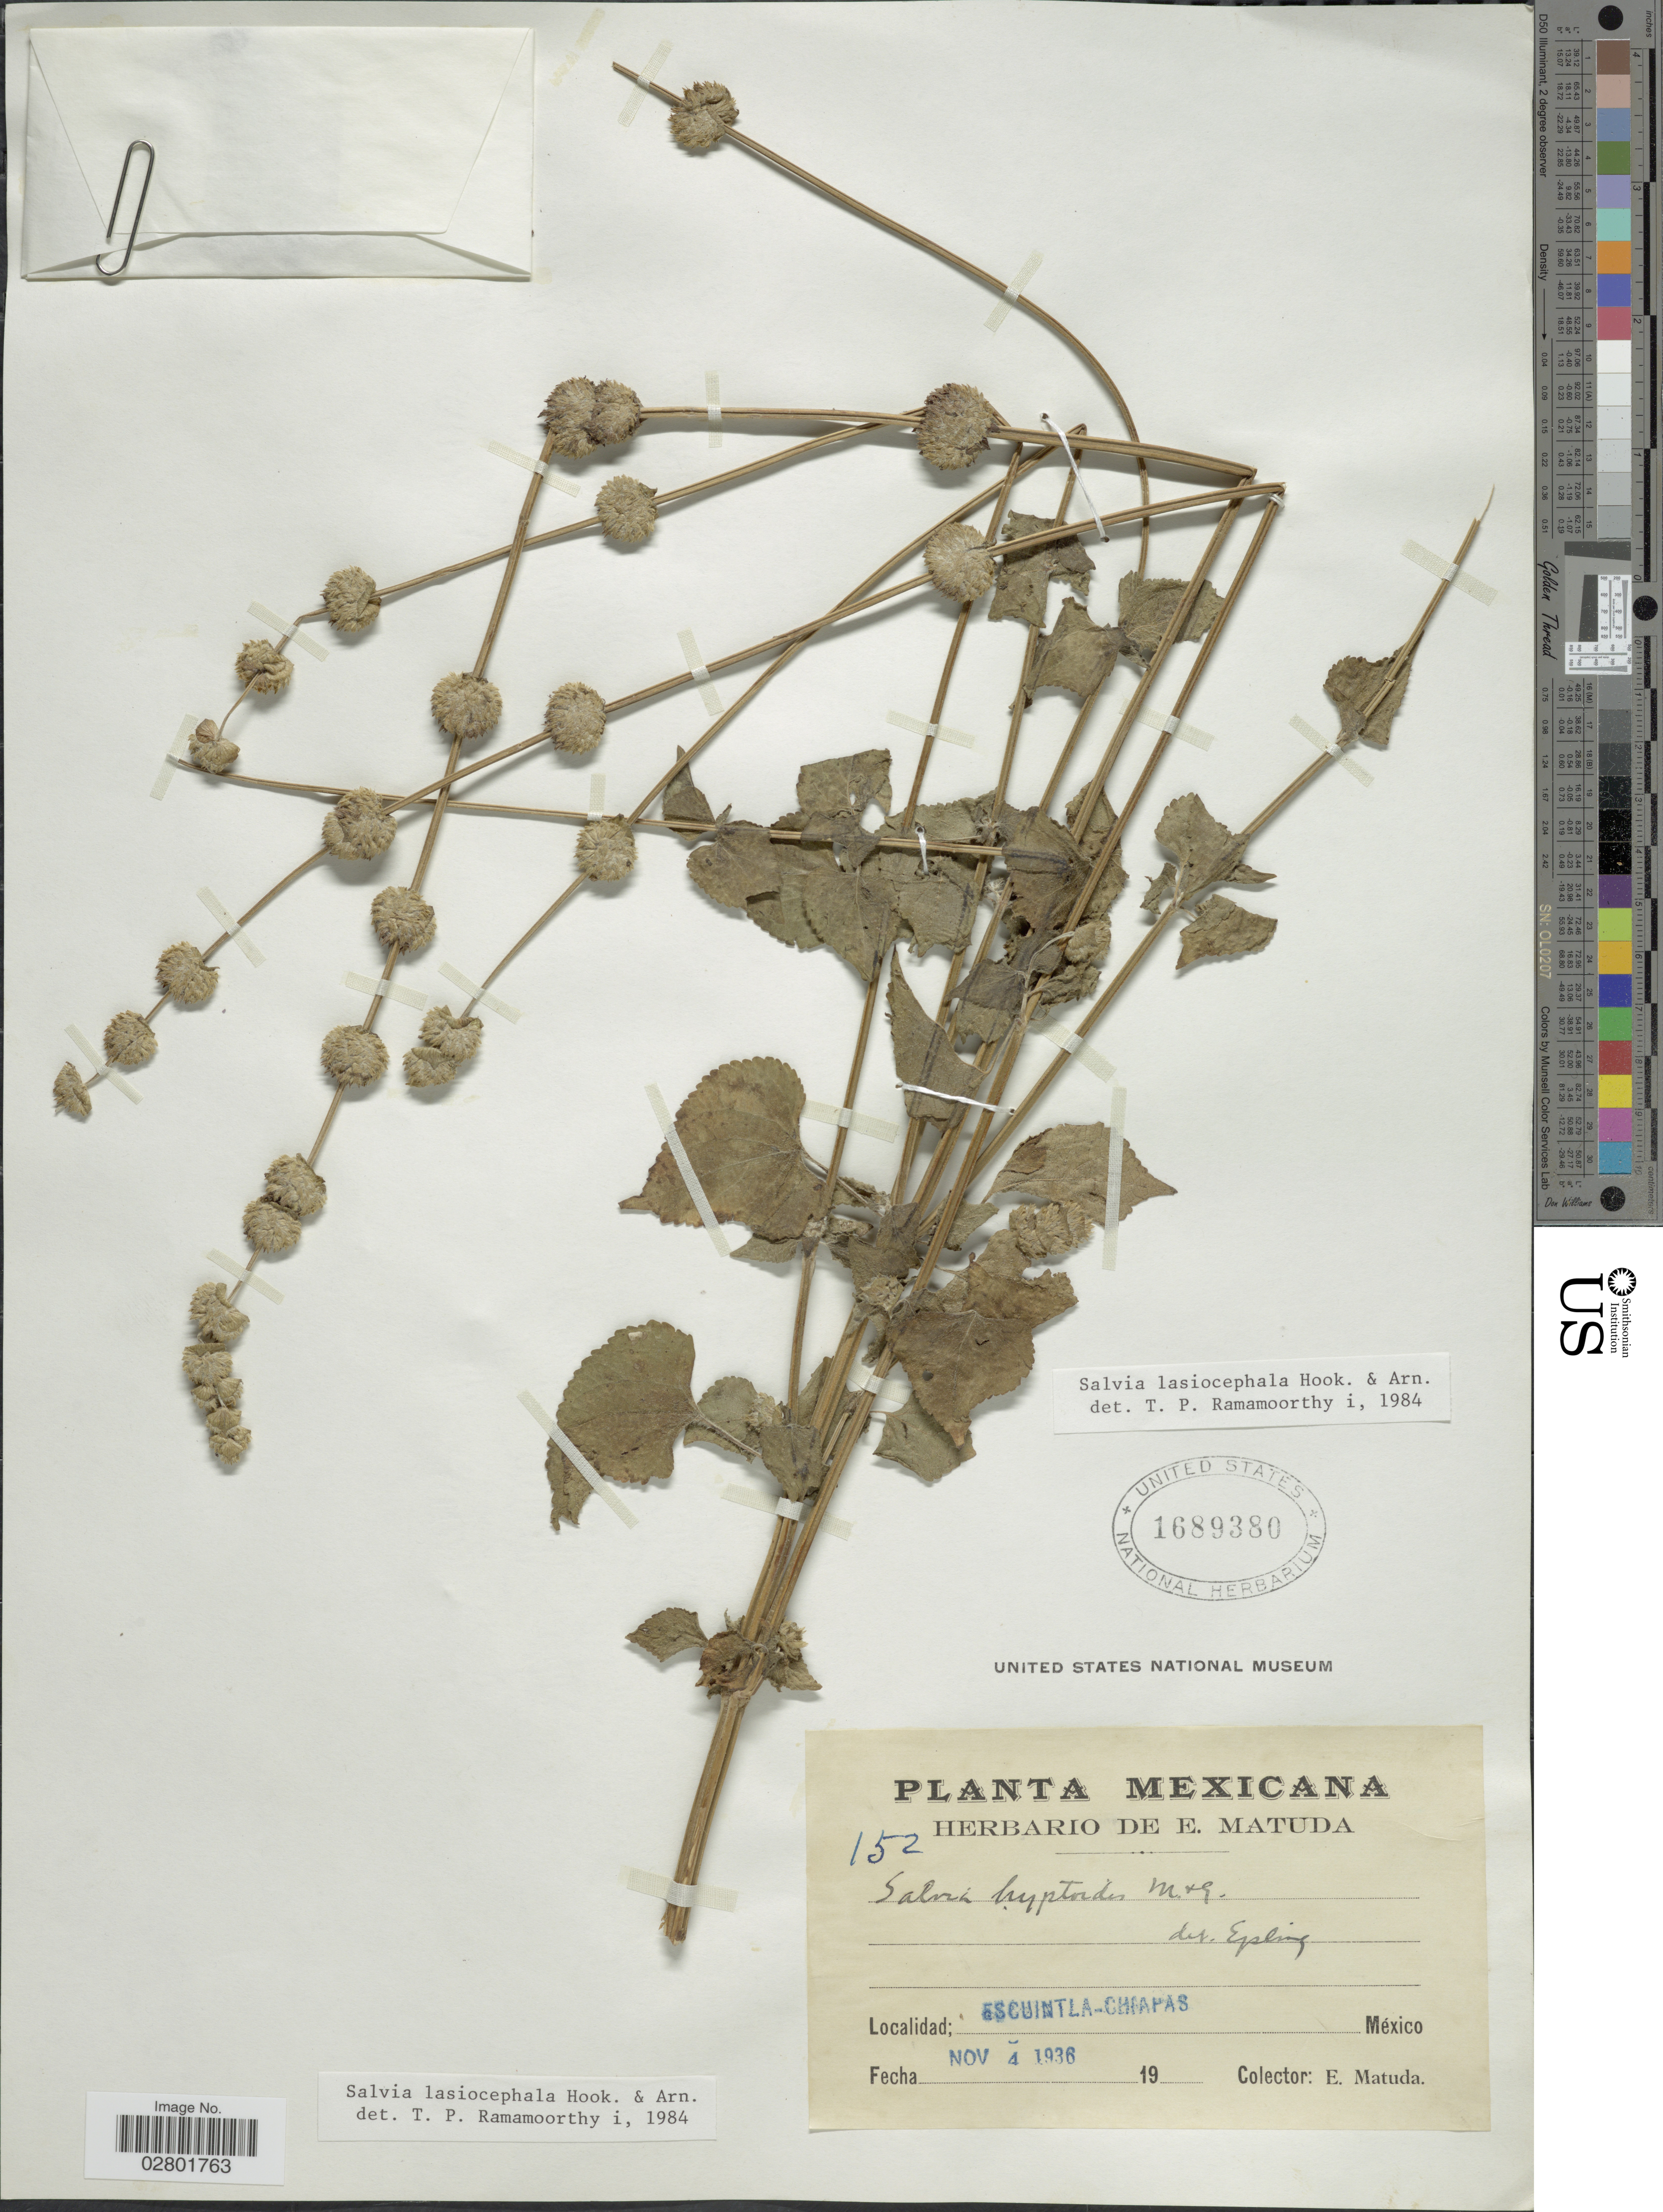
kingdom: Plantae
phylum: Tracheophyta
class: Magnoliopsida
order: Lamiales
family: Lamiaceae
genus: Salvia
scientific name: Salvia lasiocephala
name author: Hook. & Arn.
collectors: E. Matuda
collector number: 152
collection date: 1936-11-04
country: Mexico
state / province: Chiapas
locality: Escuintla-Chiapas.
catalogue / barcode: US 1689380